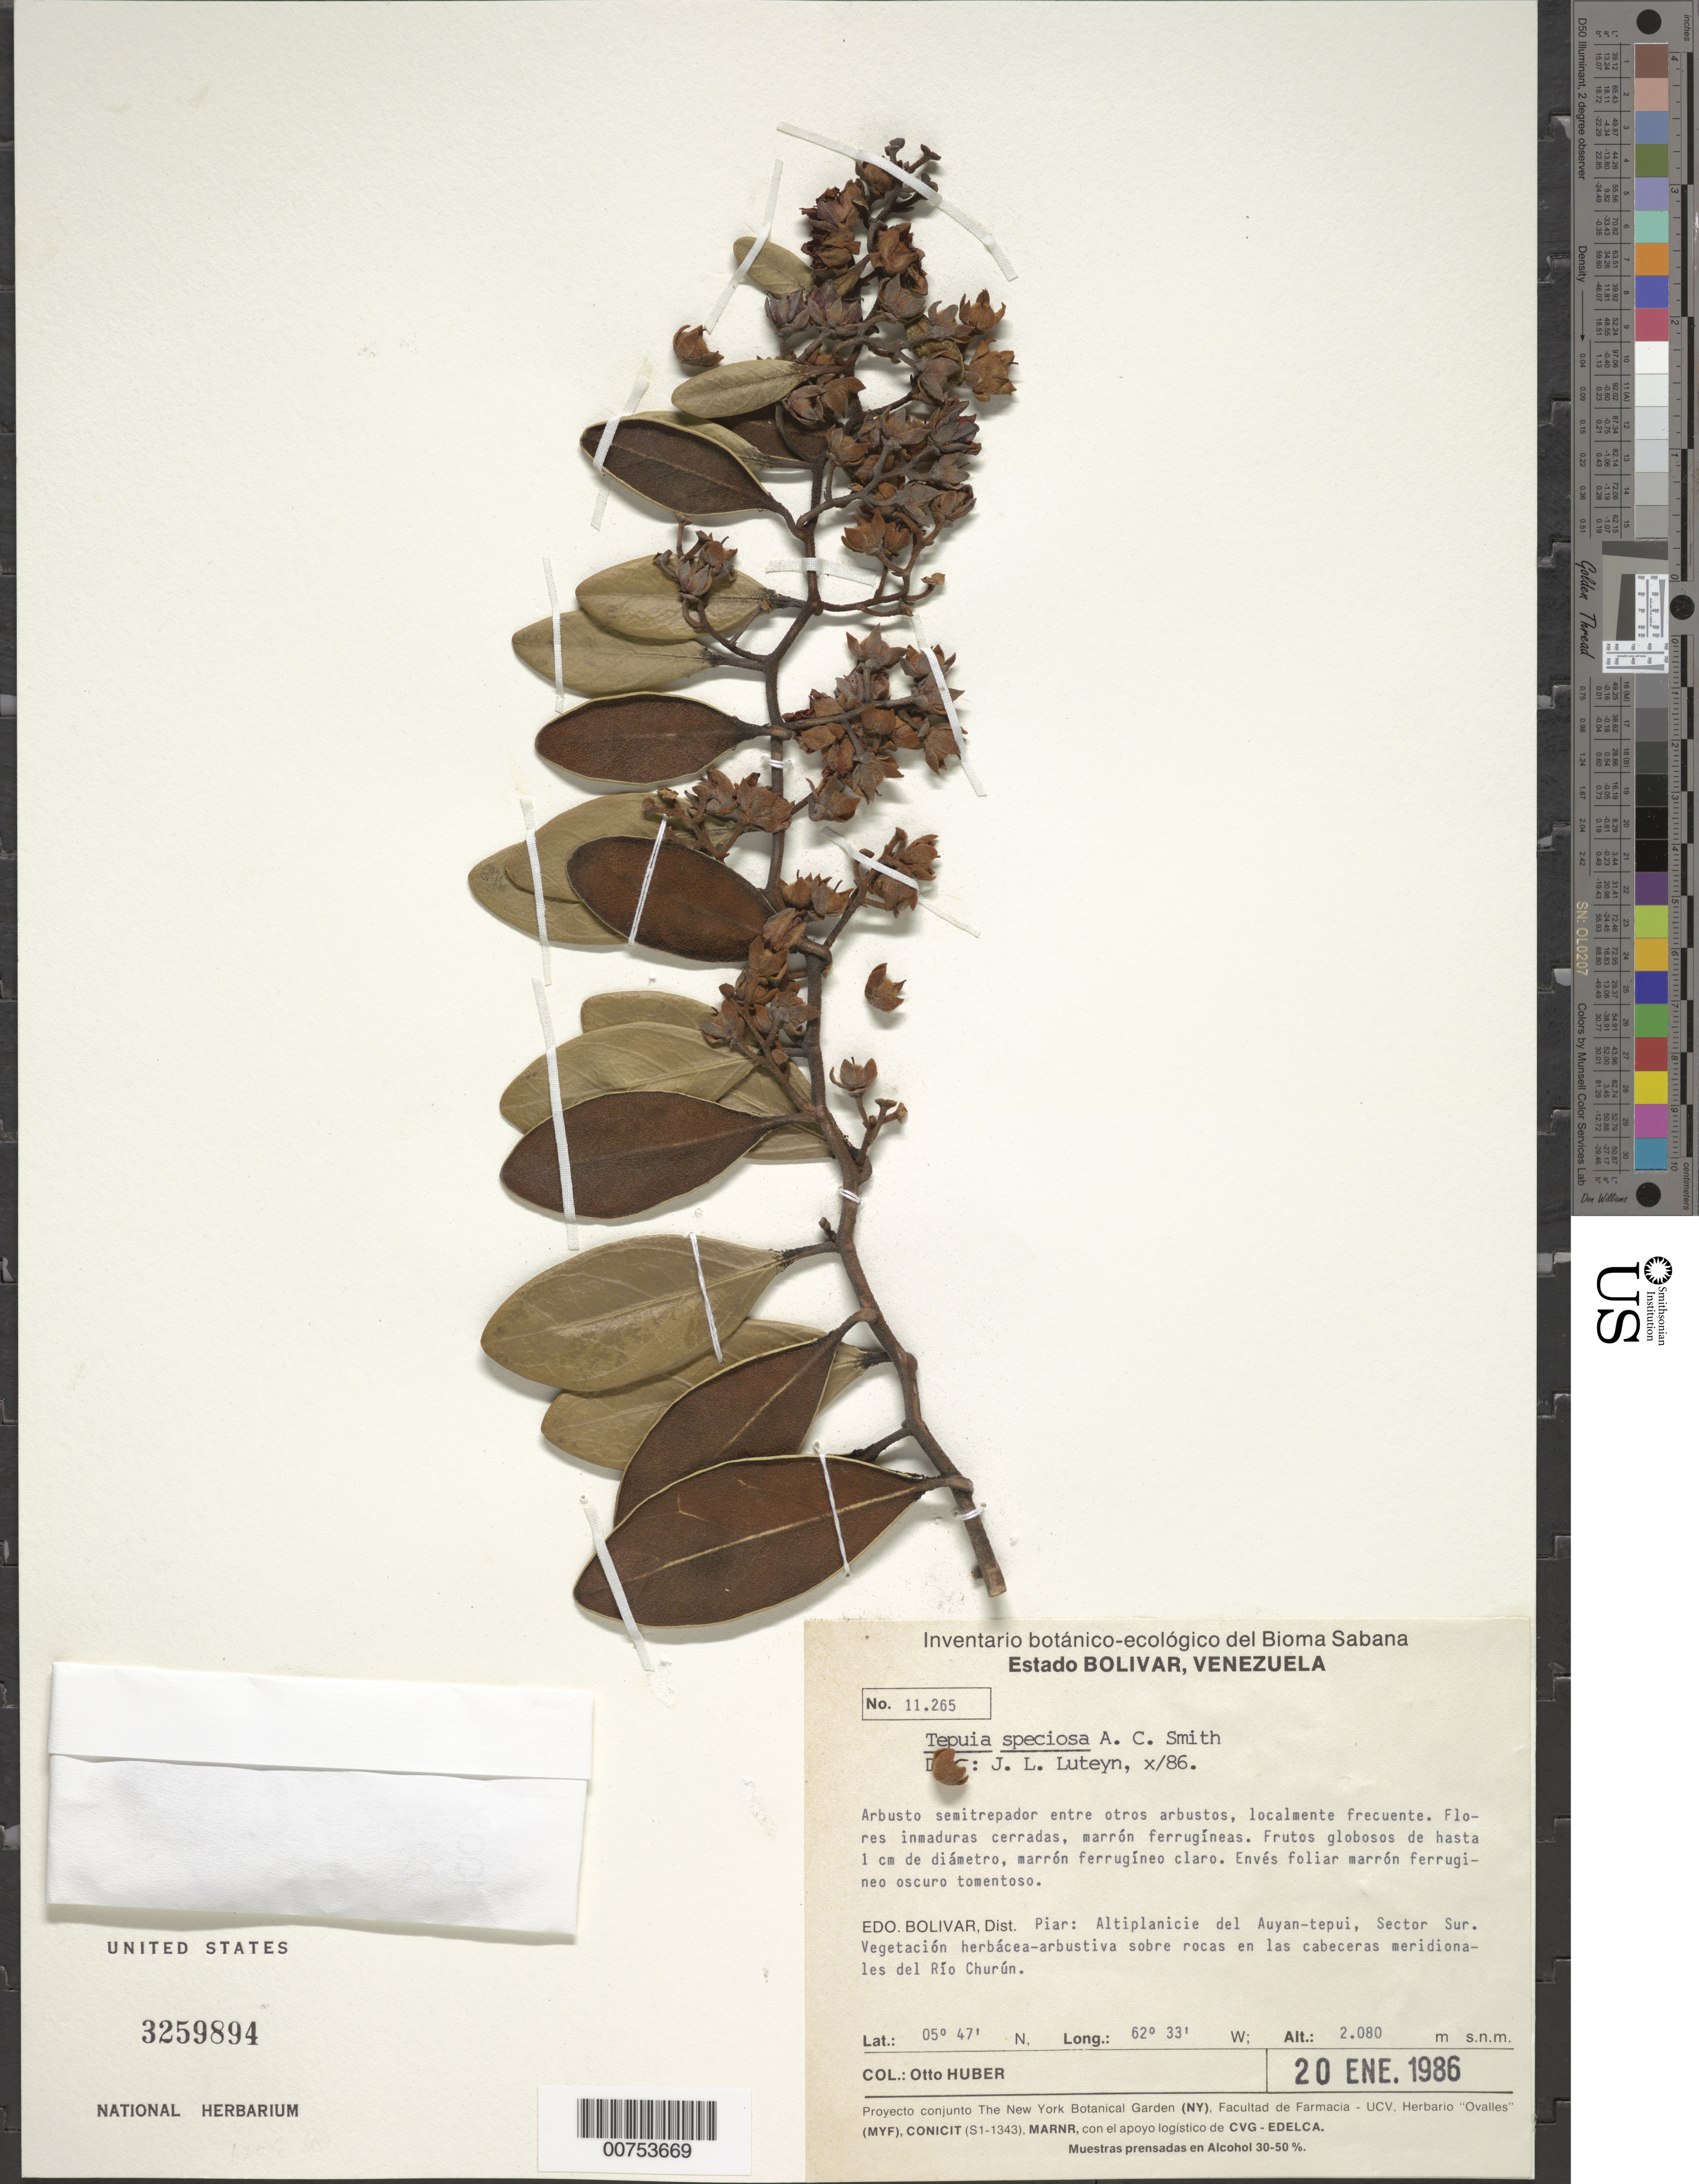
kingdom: Plantae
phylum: Tracheophyta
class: Magnoliopsida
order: Ericales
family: Ericaceae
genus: Tepuia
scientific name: Tepuia speciosa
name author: A.C. Sm.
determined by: Luteyn, J. L.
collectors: O. Huber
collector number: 11265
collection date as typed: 20-Jan-86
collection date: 1986-01-20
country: Venezuela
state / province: Bolívar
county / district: Piar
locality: Auyan-tepuí, sector sur, cabeceras meridionales del Río Churún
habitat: Herbácea-arbustiva sobre rocas en las cabeceras meridionales del rio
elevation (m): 2080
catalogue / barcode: US 3259894